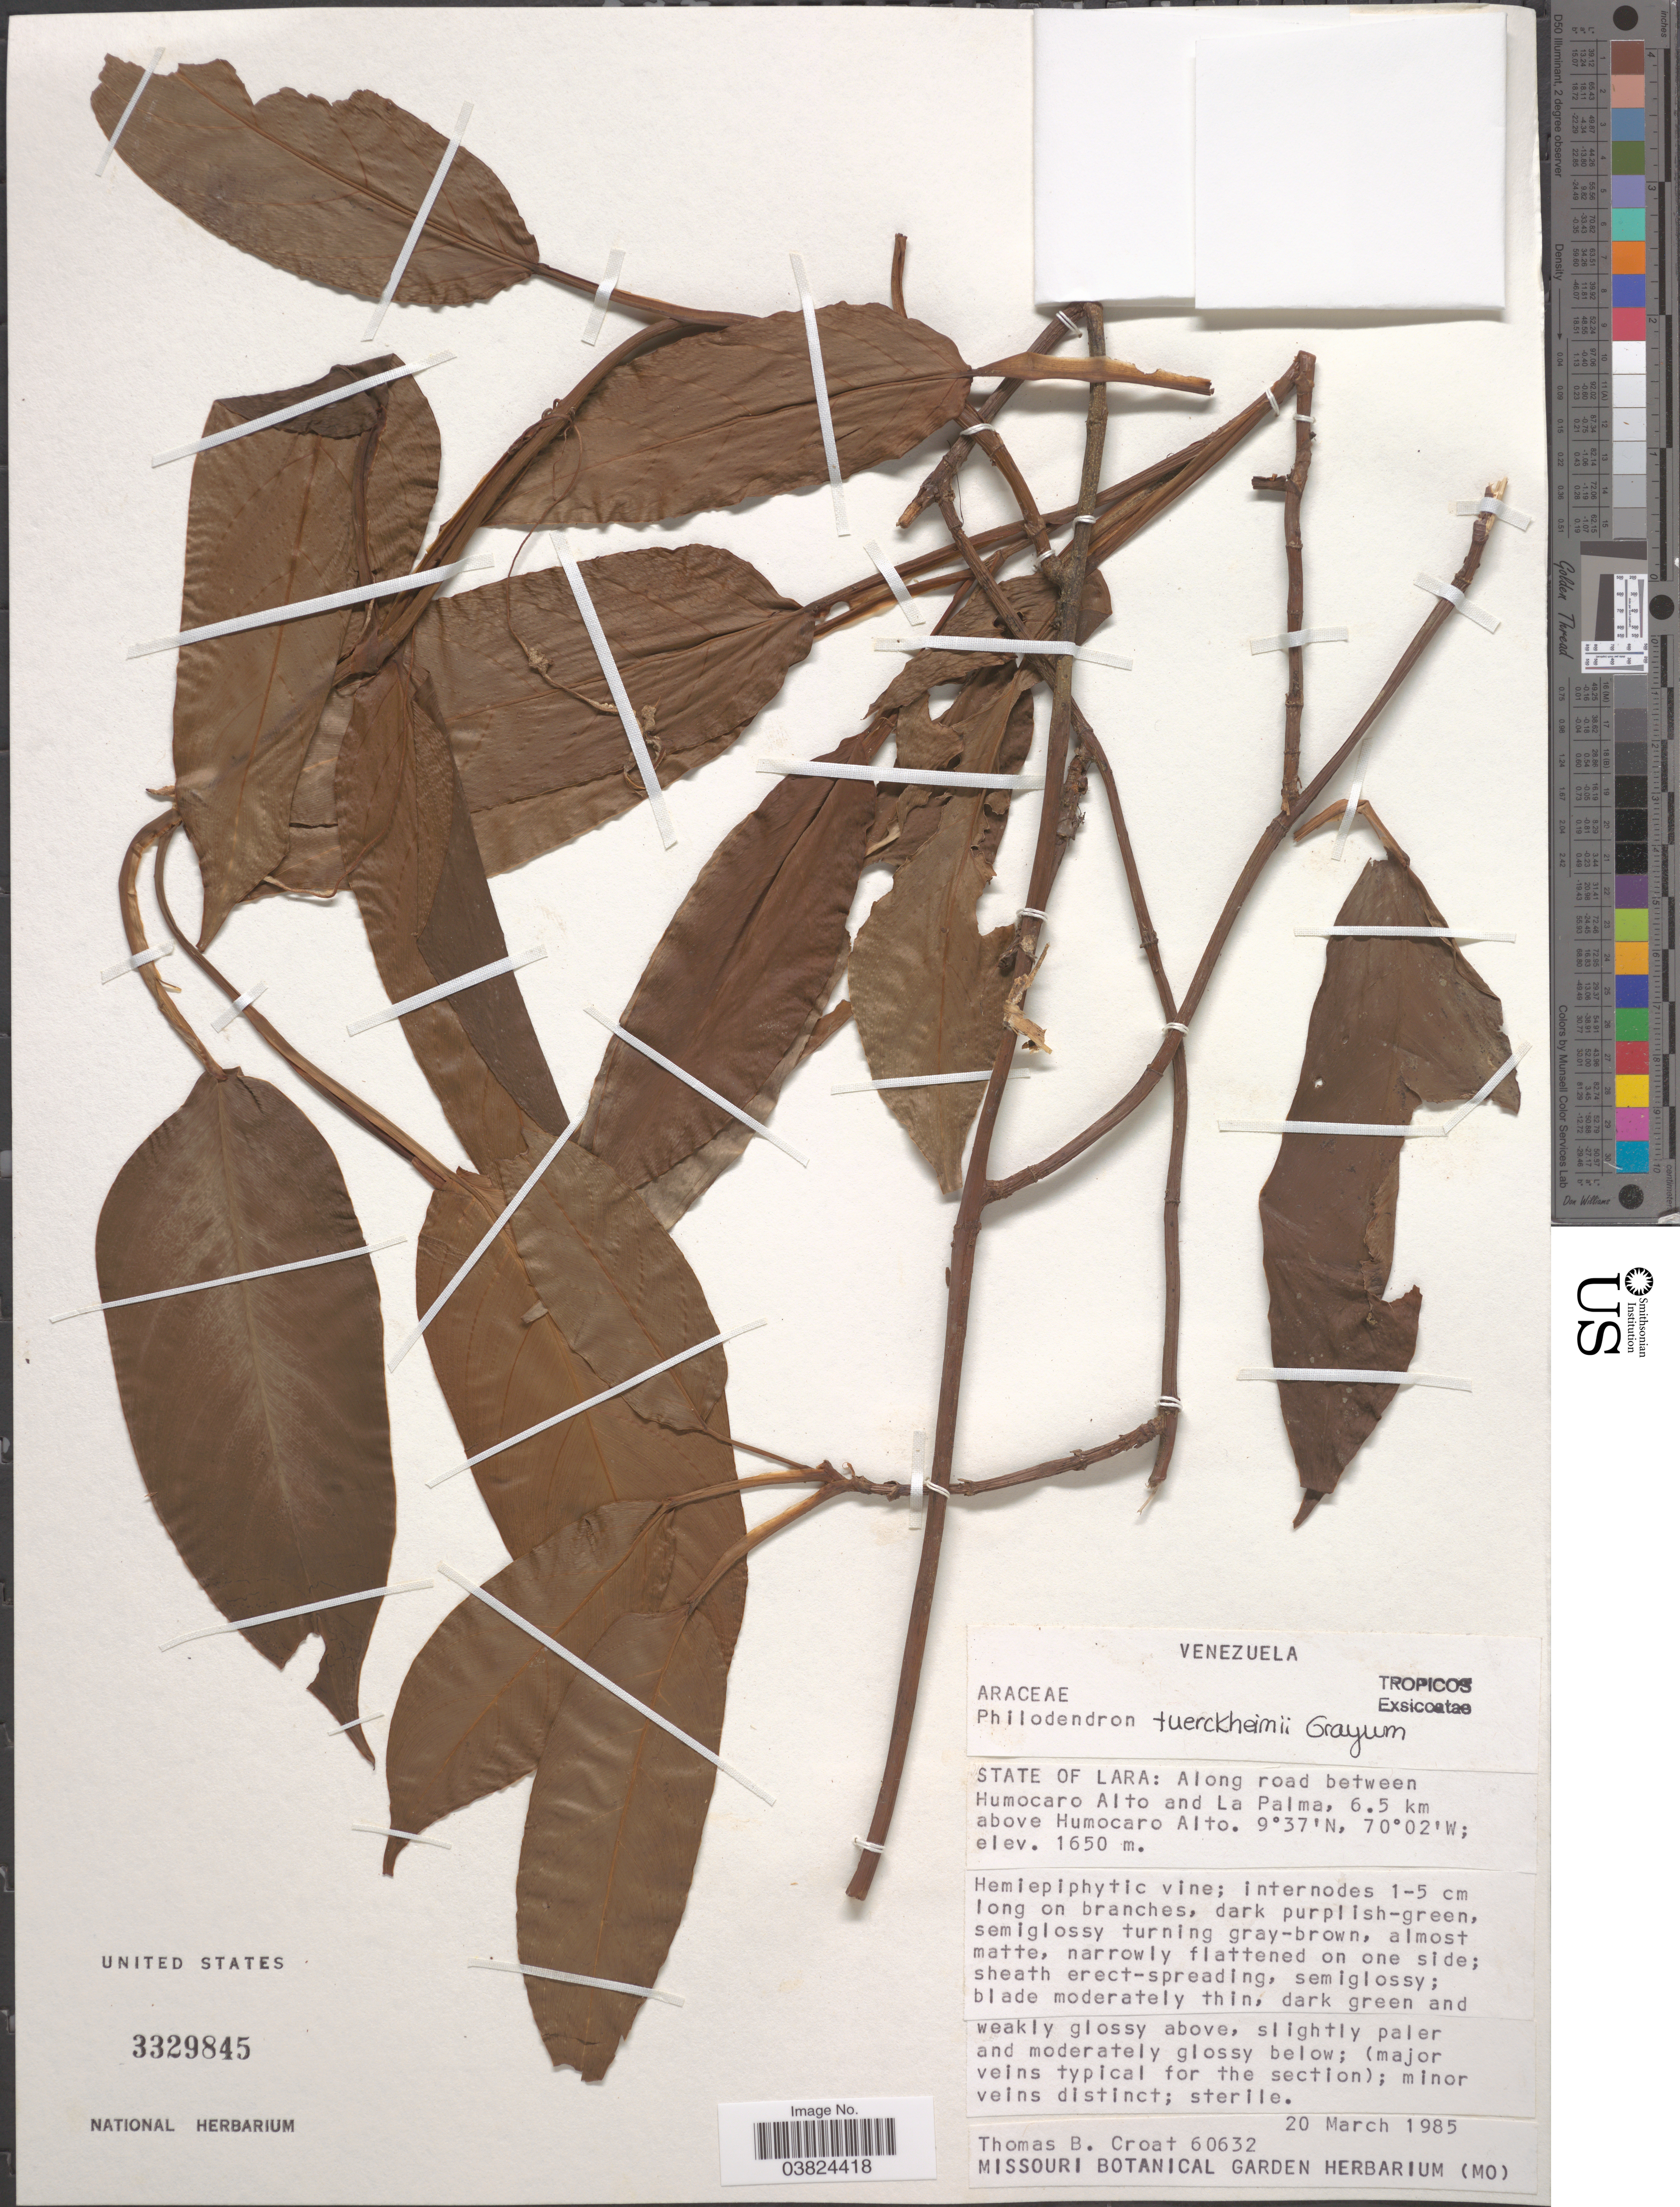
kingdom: Plantae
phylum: Tracheophyta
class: Liliopsida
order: Alismatales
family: Araceae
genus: Philodendron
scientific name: Philodendron tuerckheimii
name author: Grayam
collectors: T. B. Croat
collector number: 60632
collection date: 1985-03-20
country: Venezuela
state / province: Lara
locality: Along road between Humocaro Alto and La Palma, 6.5 km above Humocaro Alto.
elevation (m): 1650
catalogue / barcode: US 3329845